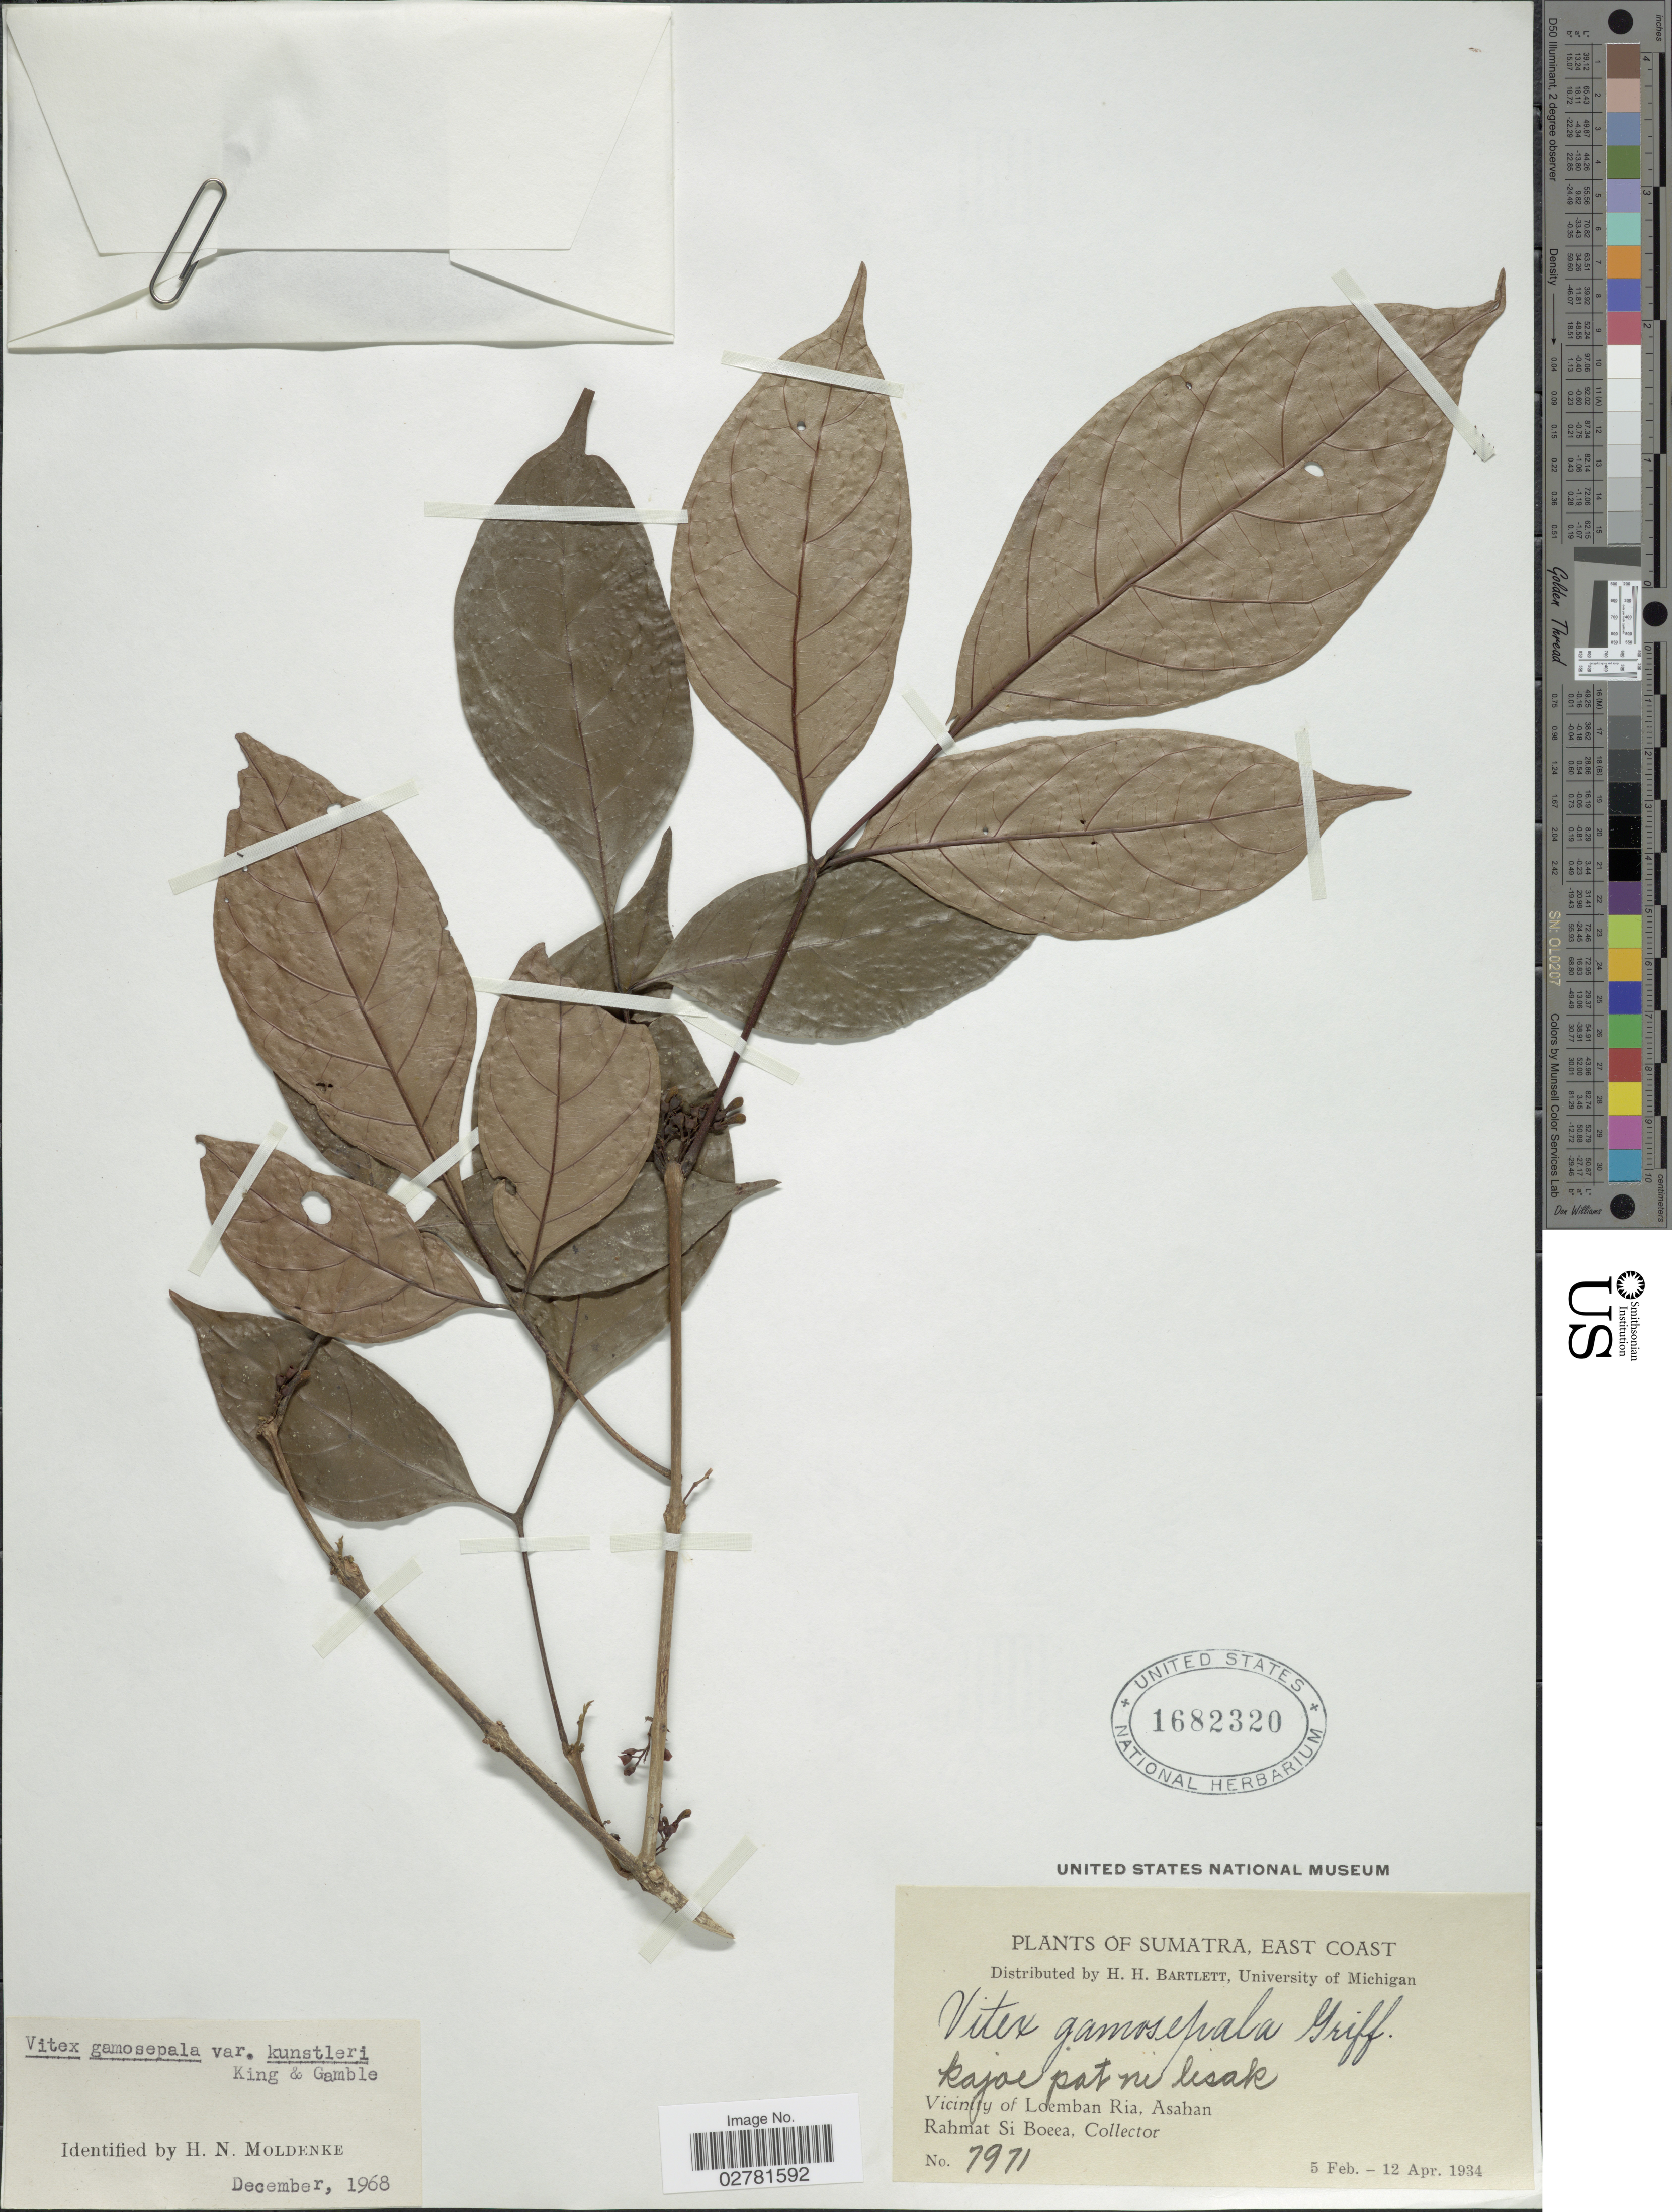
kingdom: Plantae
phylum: Tracheophyta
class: Magnoliopsida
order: Lamiales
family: Lamiaceae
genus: Vitex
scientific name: Vitex gamosepala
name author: Griff.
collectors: Rahmat Si Boeea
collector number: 7971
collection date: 1934-02-05/1934-04-12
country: Indonesia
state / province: Sumatra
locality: East Coast. Vicinity of Loemban Ria, Asahan.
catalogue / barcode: US 1682320